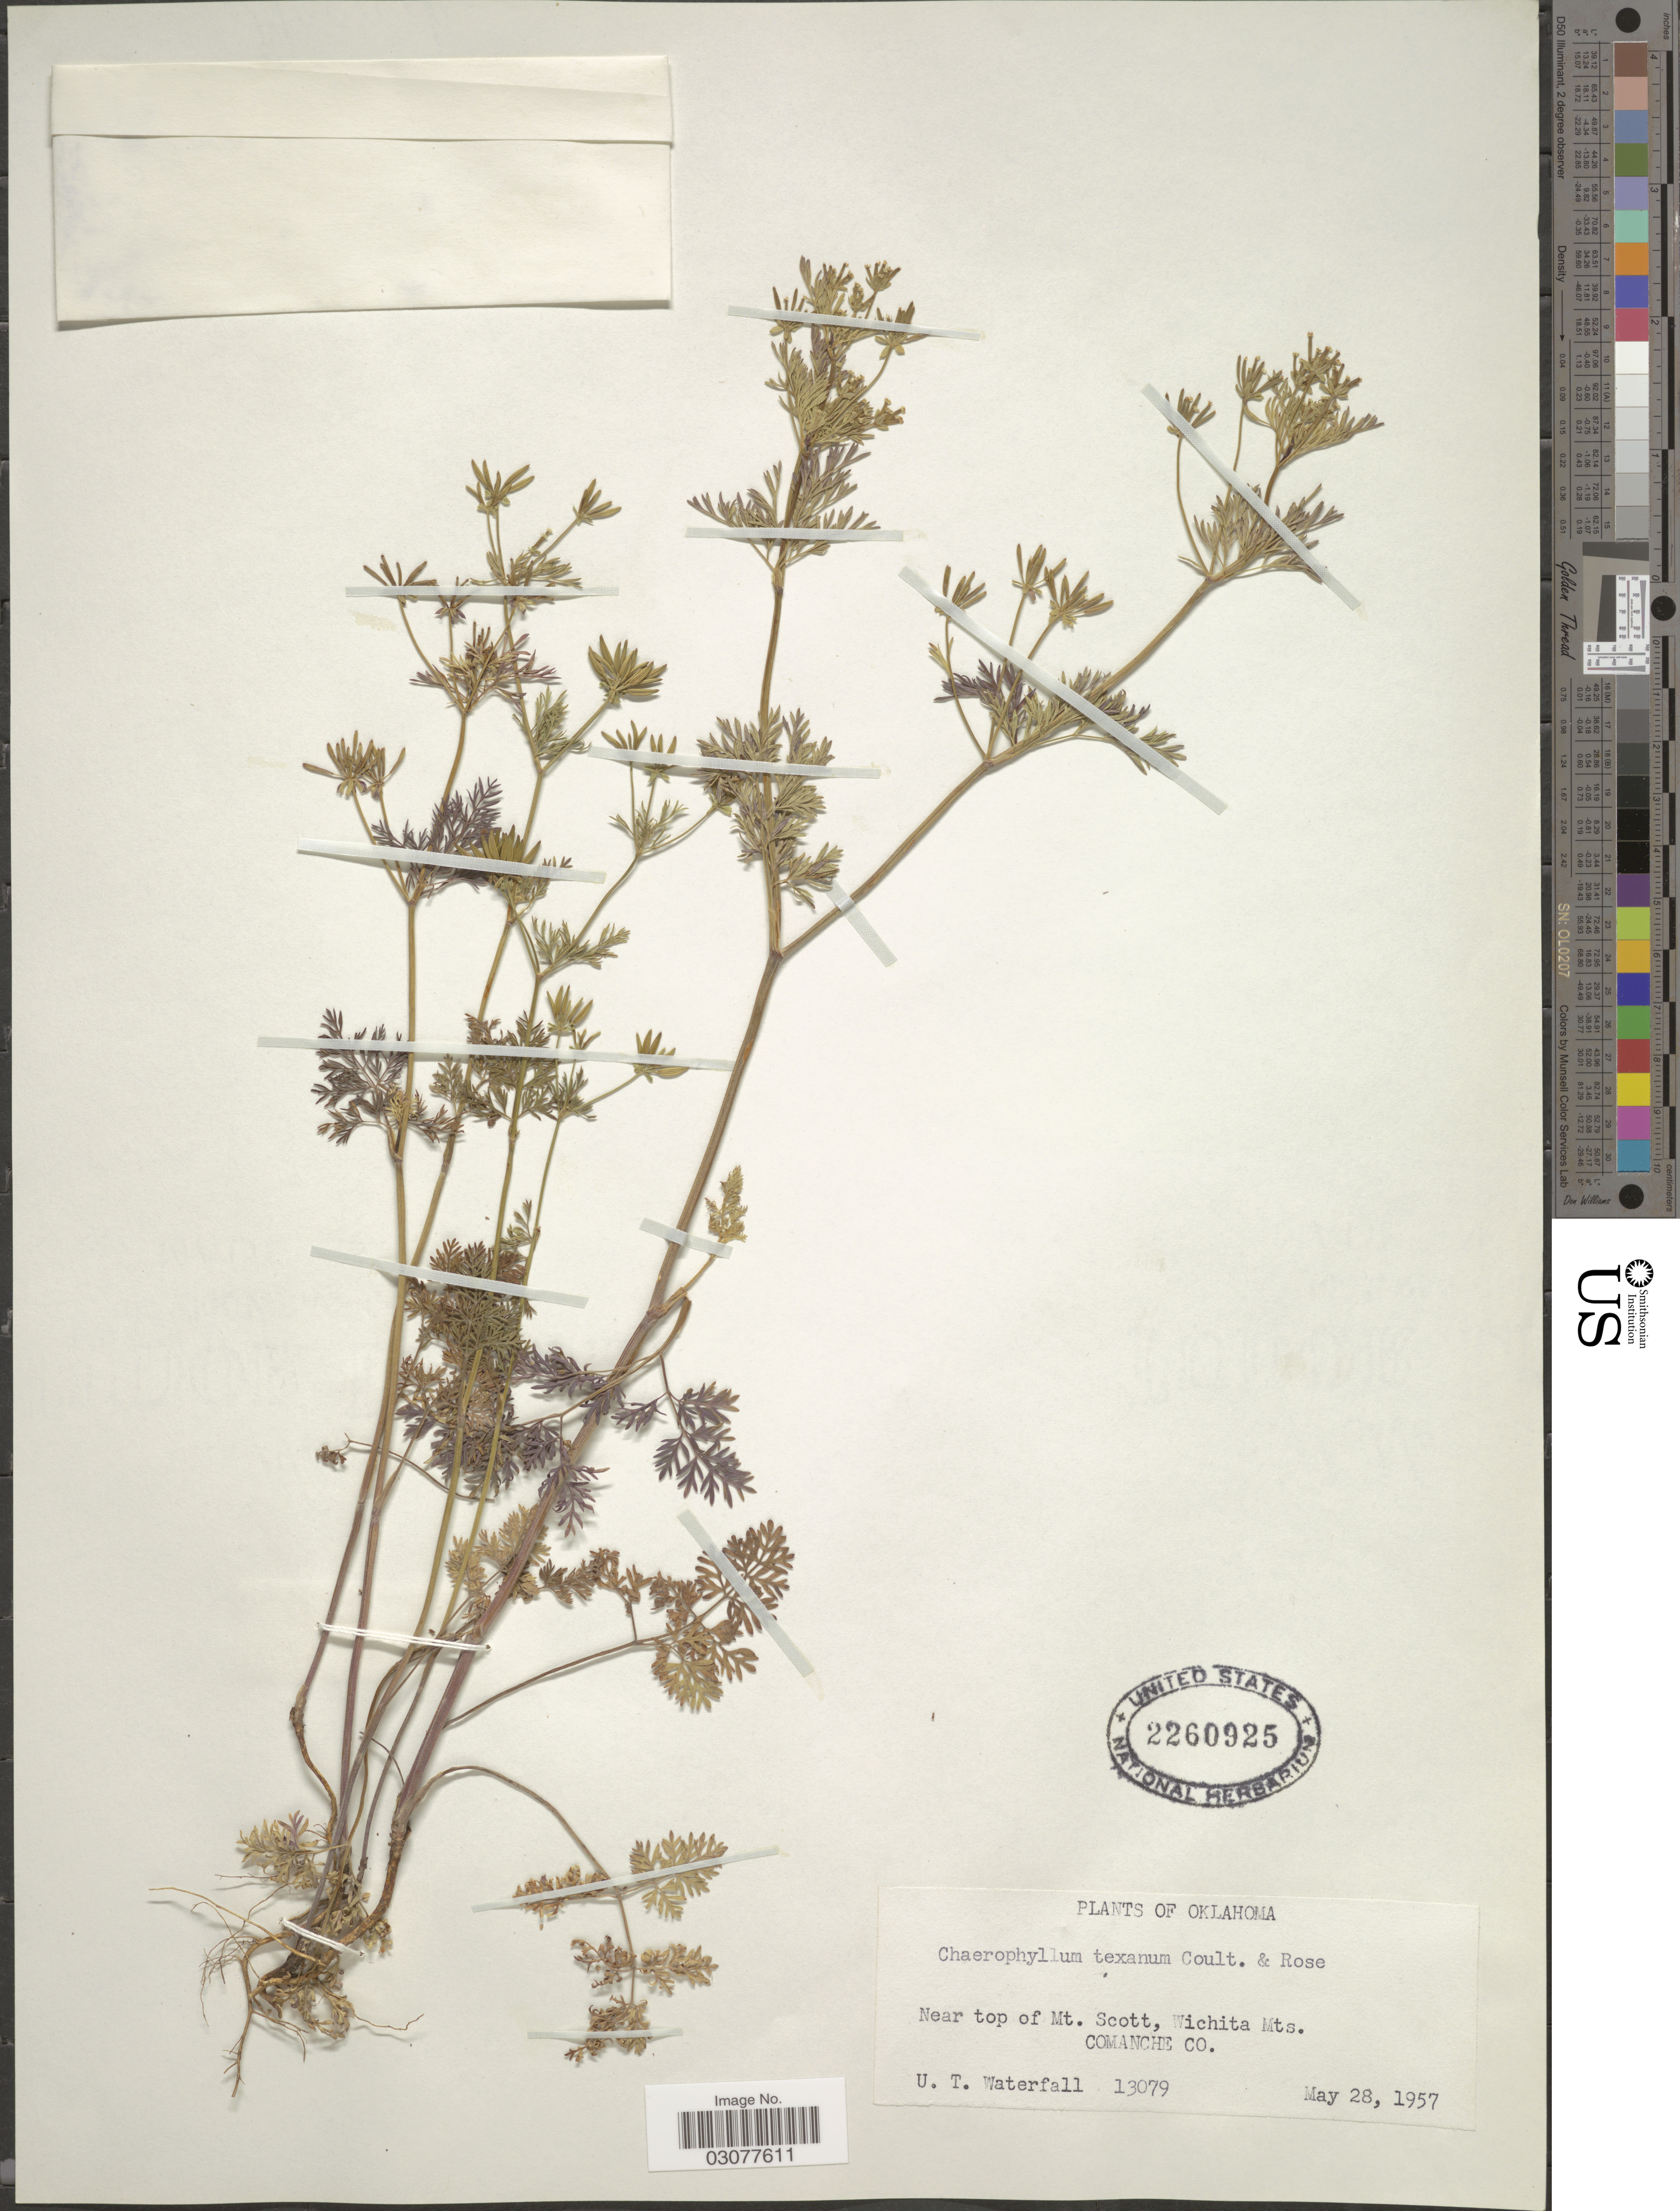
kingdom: Plantae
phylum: Tracheophyta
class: Magnoliopsida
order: Apiales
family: Apiaceae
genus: Chaerophyllum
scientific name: Chaerophyllum texanum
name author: J.M. Coult. & Rose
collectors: U. T. Waterfall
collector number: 13079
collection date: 1957-05-28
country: United States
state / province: Oklahoma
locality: Near top of Mt. Scott, Wichita Mts. Comanche Co.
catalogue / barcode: US 2260925